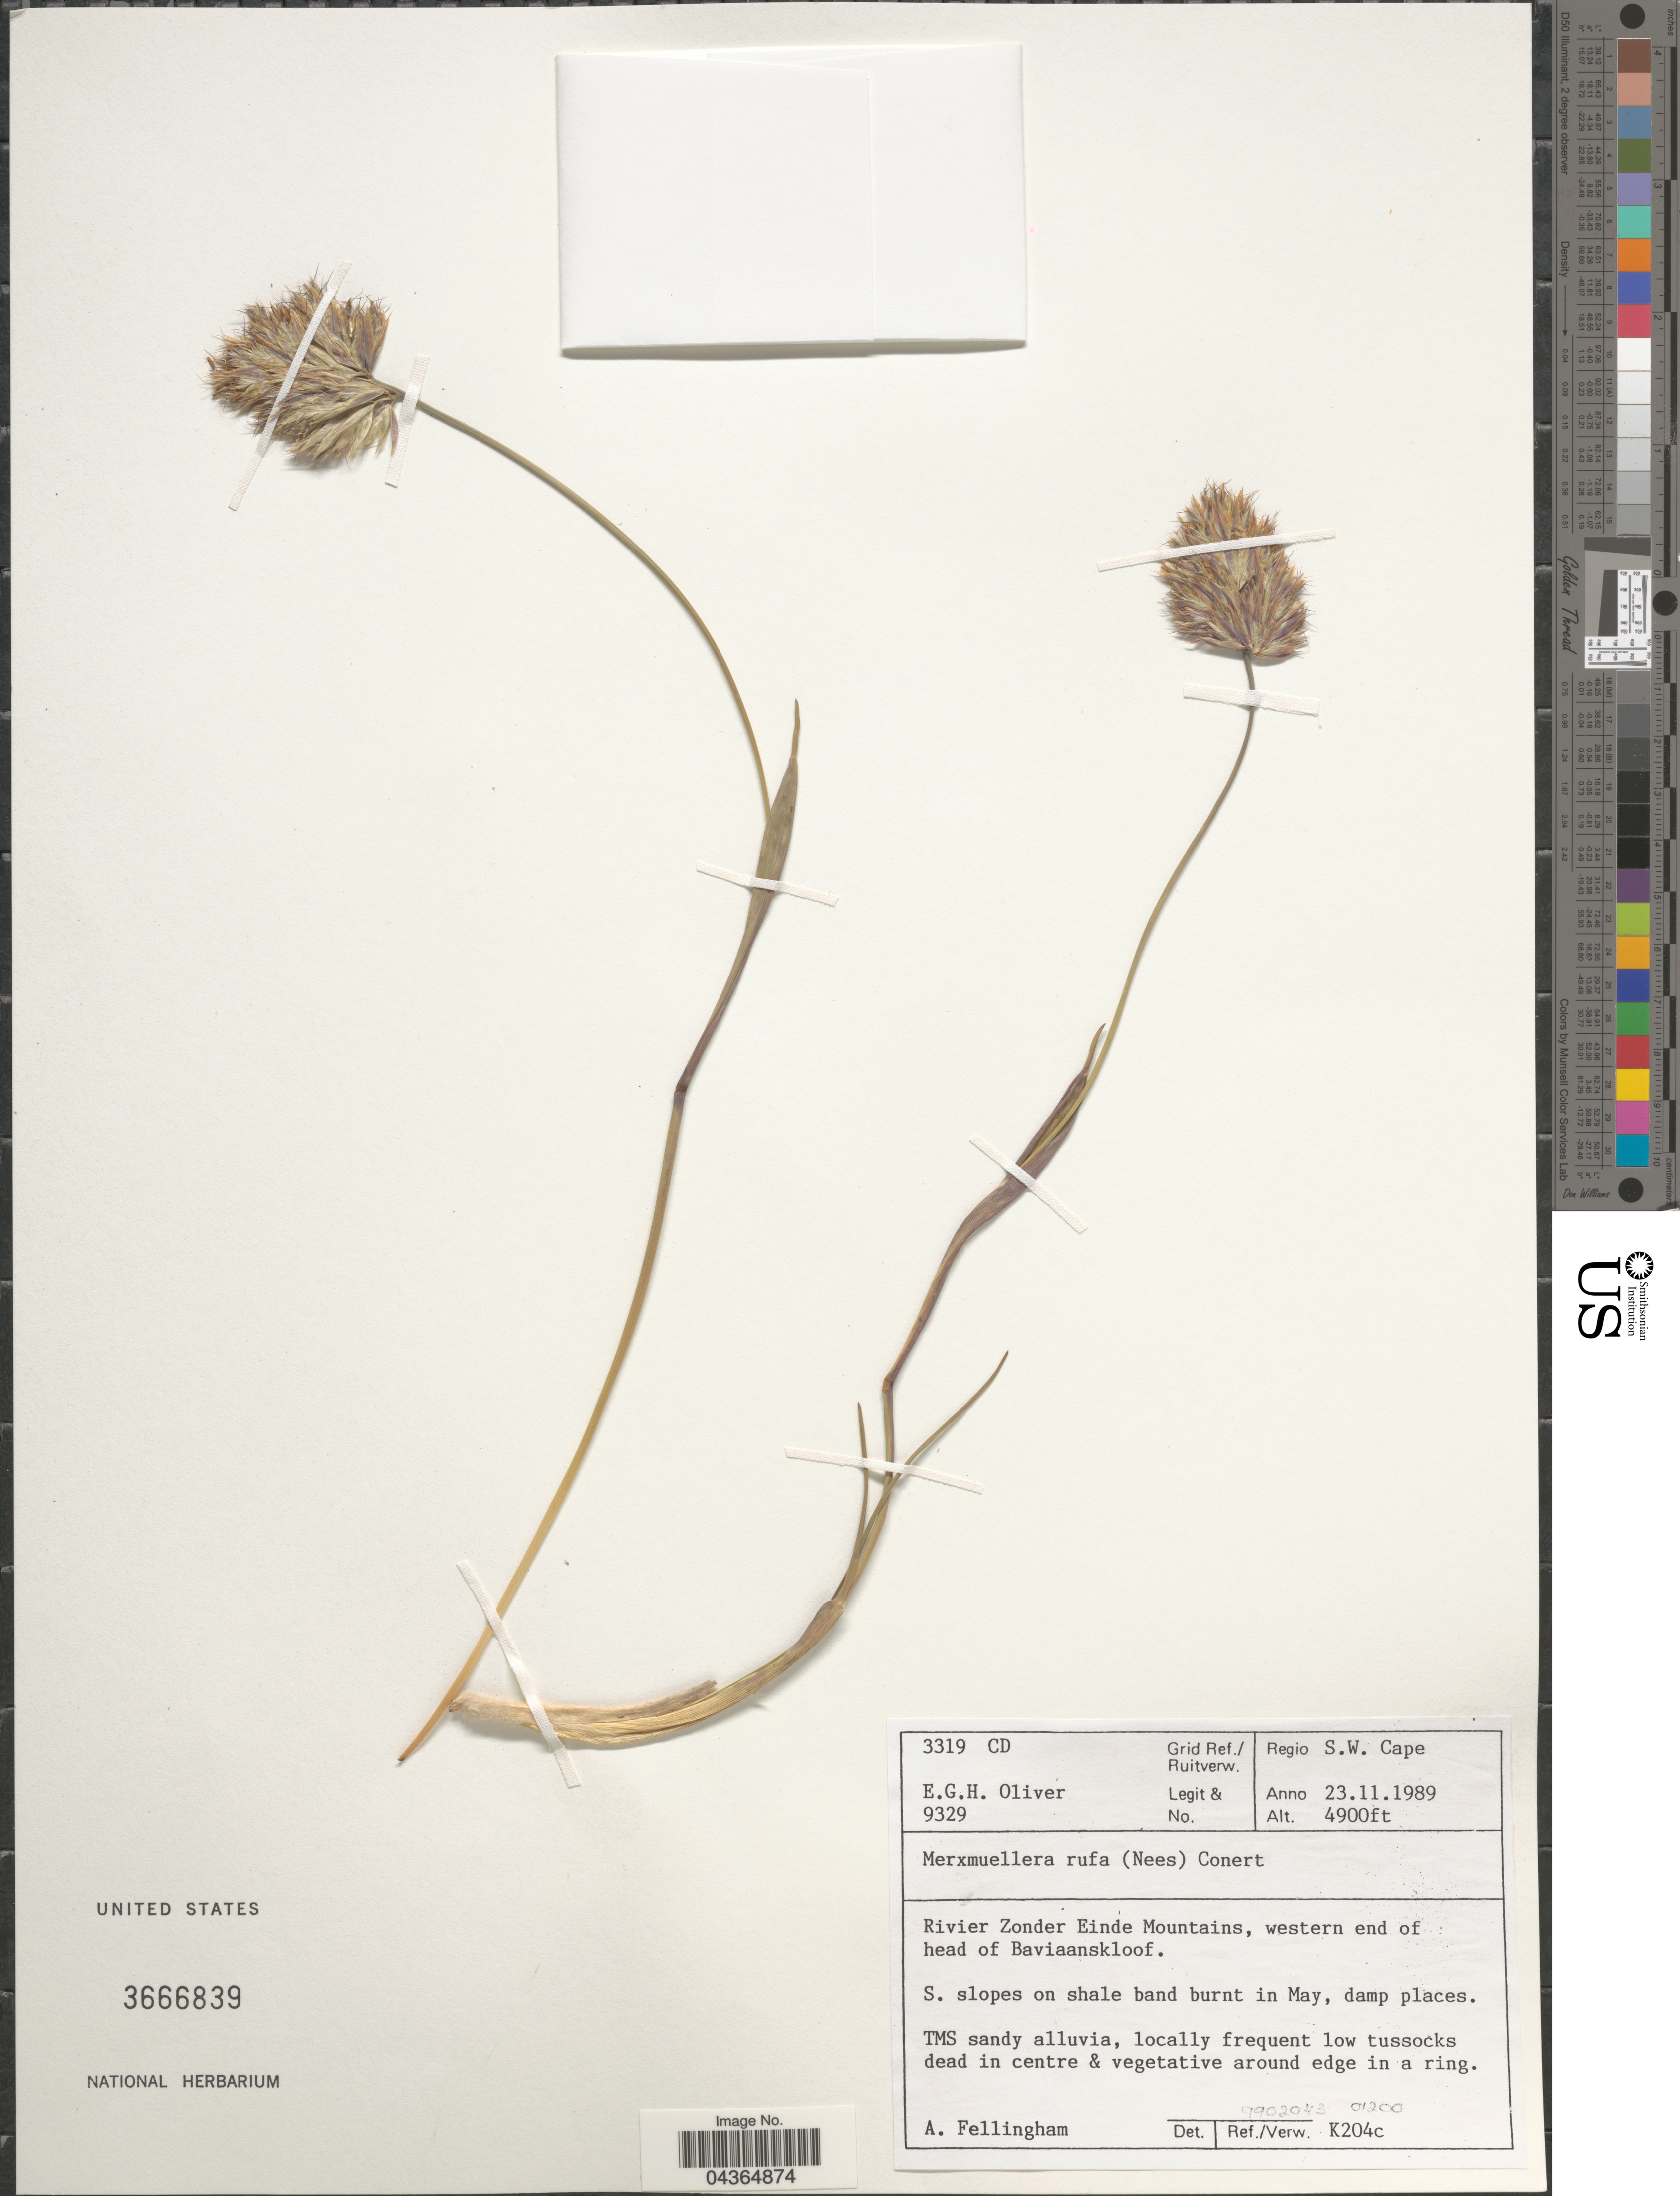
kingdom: Plantae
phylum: Tracheophyta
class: Liliopsida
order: Poales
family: Poaceae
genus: Geochloa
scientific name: Geochloa rufa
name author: (Nees) N.P. Barker & H.P. Linder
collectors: E. G. H. Oliver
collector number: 9329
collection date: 1989-11-23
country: South Africa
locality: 3319 CD Grid Ref./Ruitverw. Regio S.W. Cape. Rivier Zonder Einde Mountains, western end of head of Baviaanskloof. S. slopes on shale band burnt in May.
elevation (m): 1494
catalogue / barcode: US 3666839